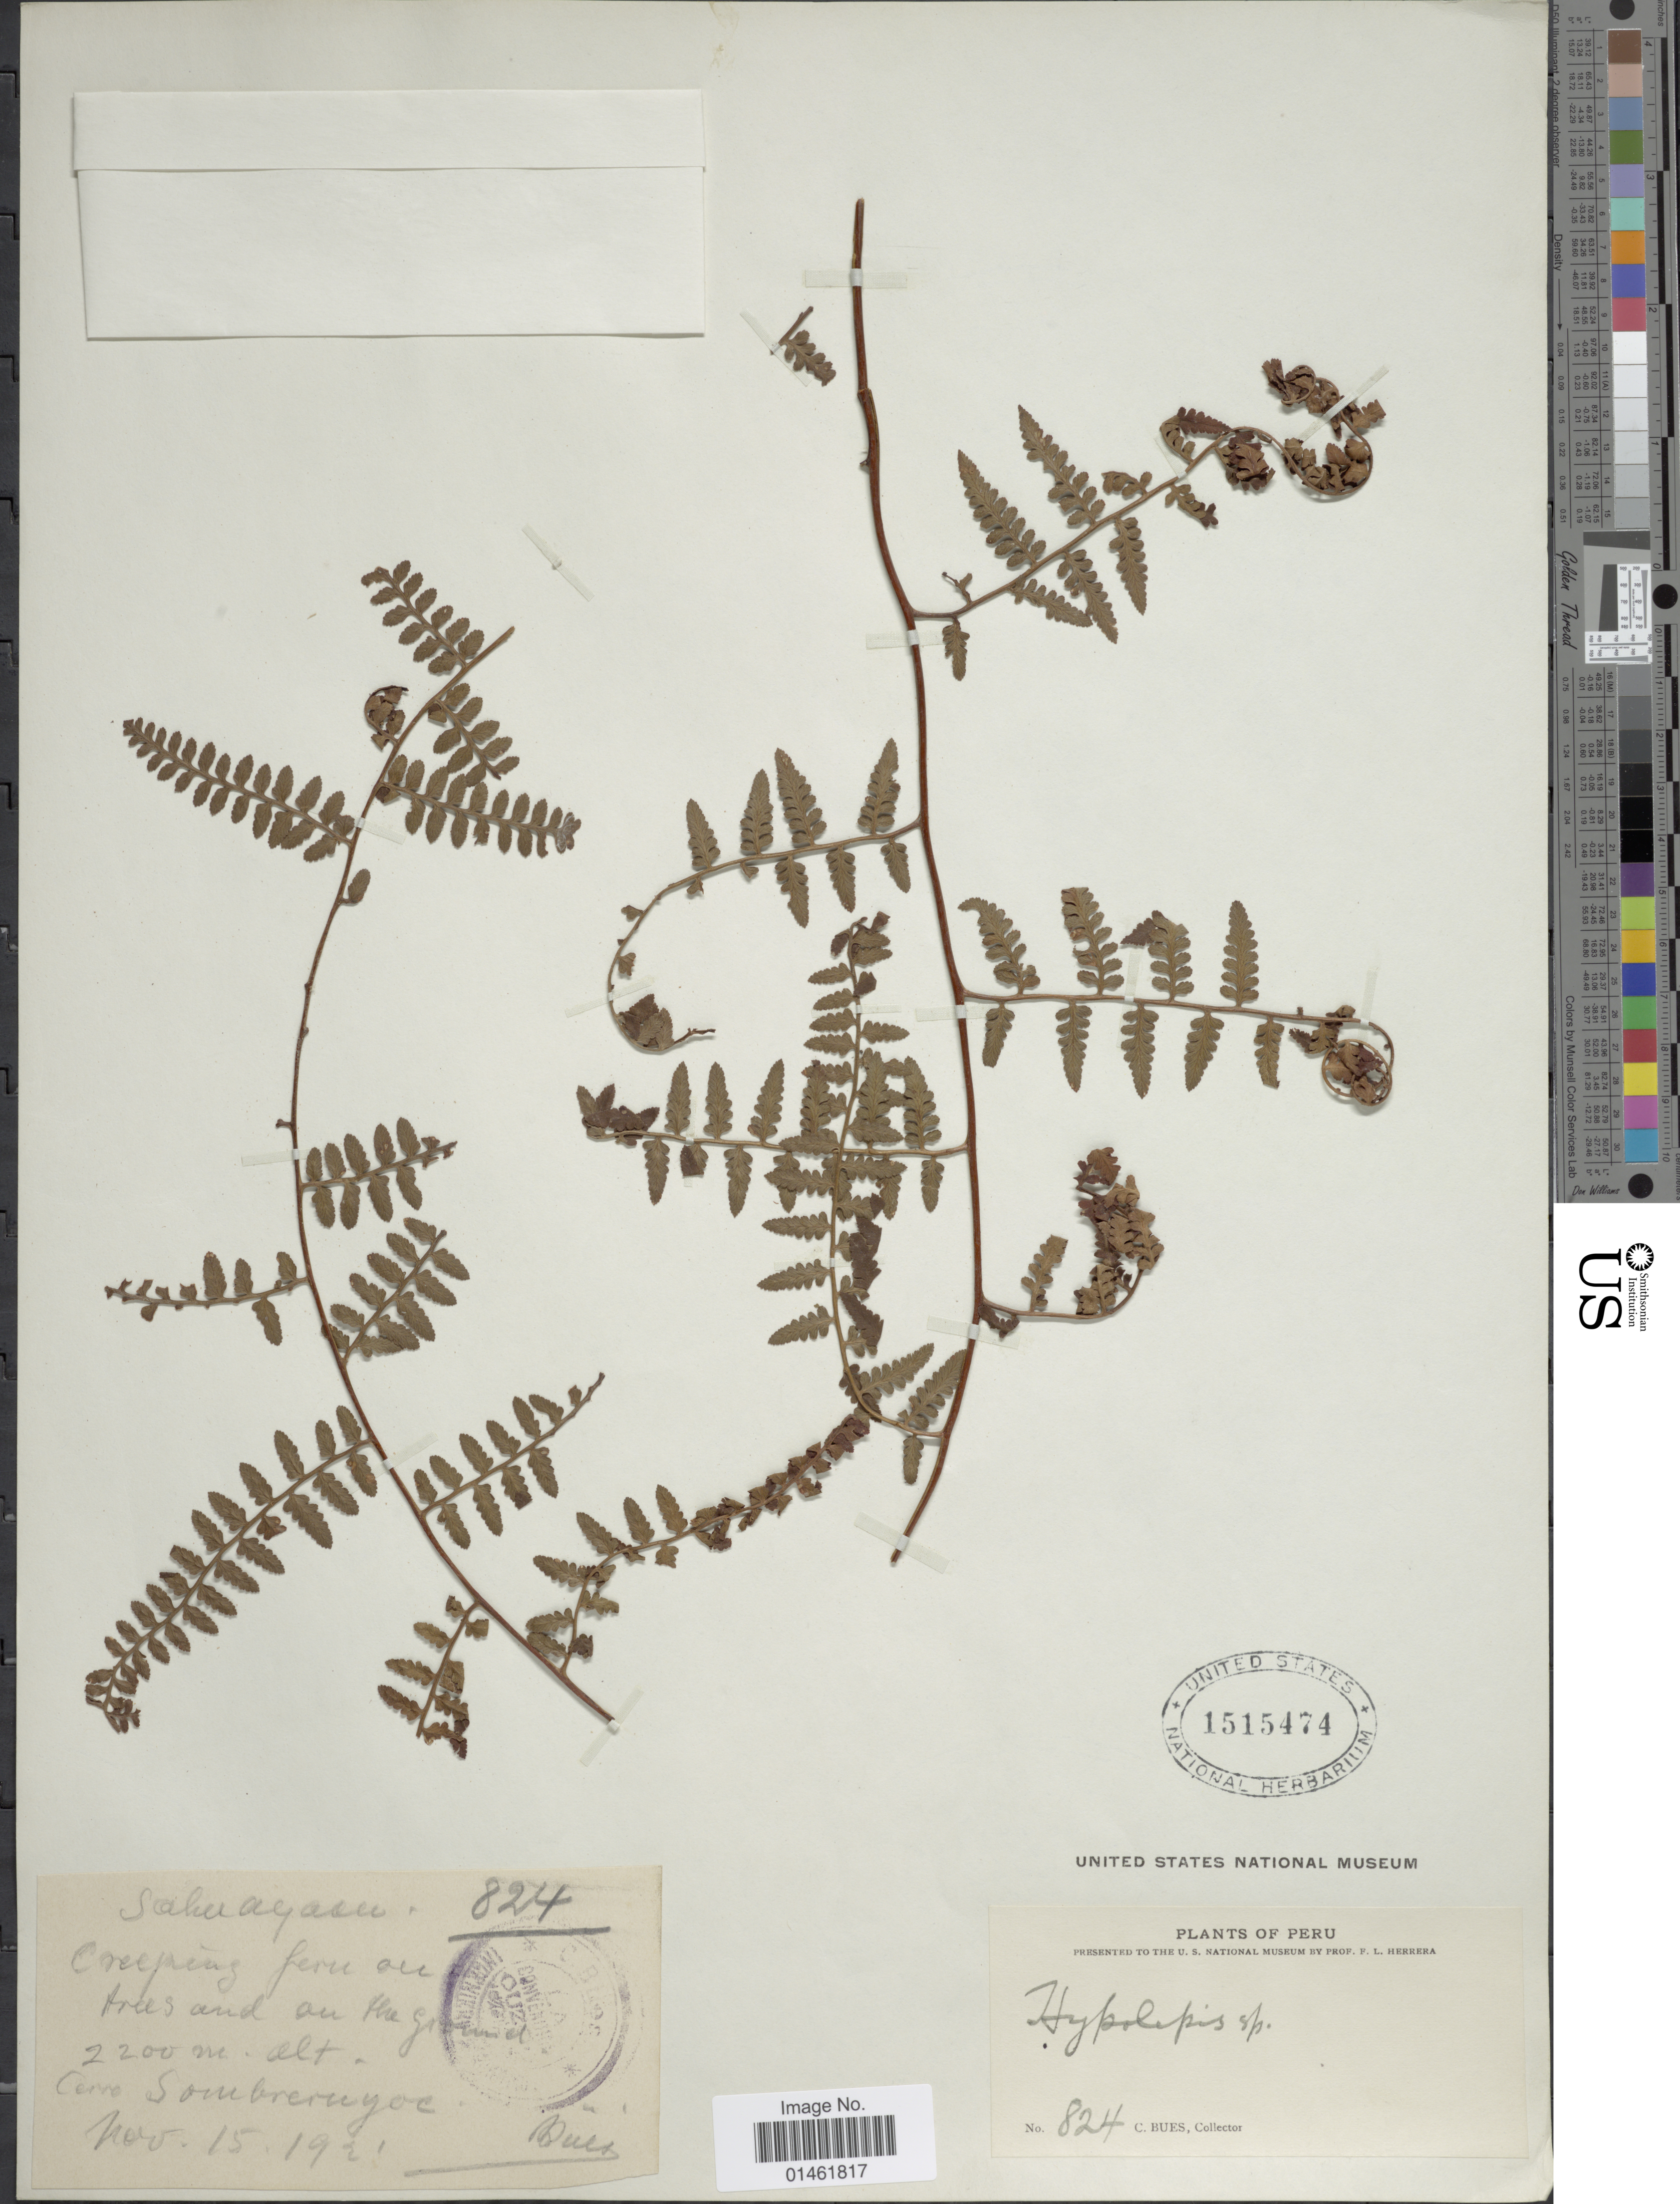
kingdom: Plantae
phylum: Tracheophyta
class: Polypodiopsida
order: Polypodiales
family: Dennstaedtiaceae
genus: Paesia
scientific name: Paesia glandulosa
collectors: C. Bues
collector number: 824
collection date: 1921-11-15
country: Peru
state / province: Cusco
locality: Sahuayacu. Creeping fern on trees and on the ground. Cerro Sombreruyoc,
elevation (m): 2200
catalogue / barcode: US 1515474